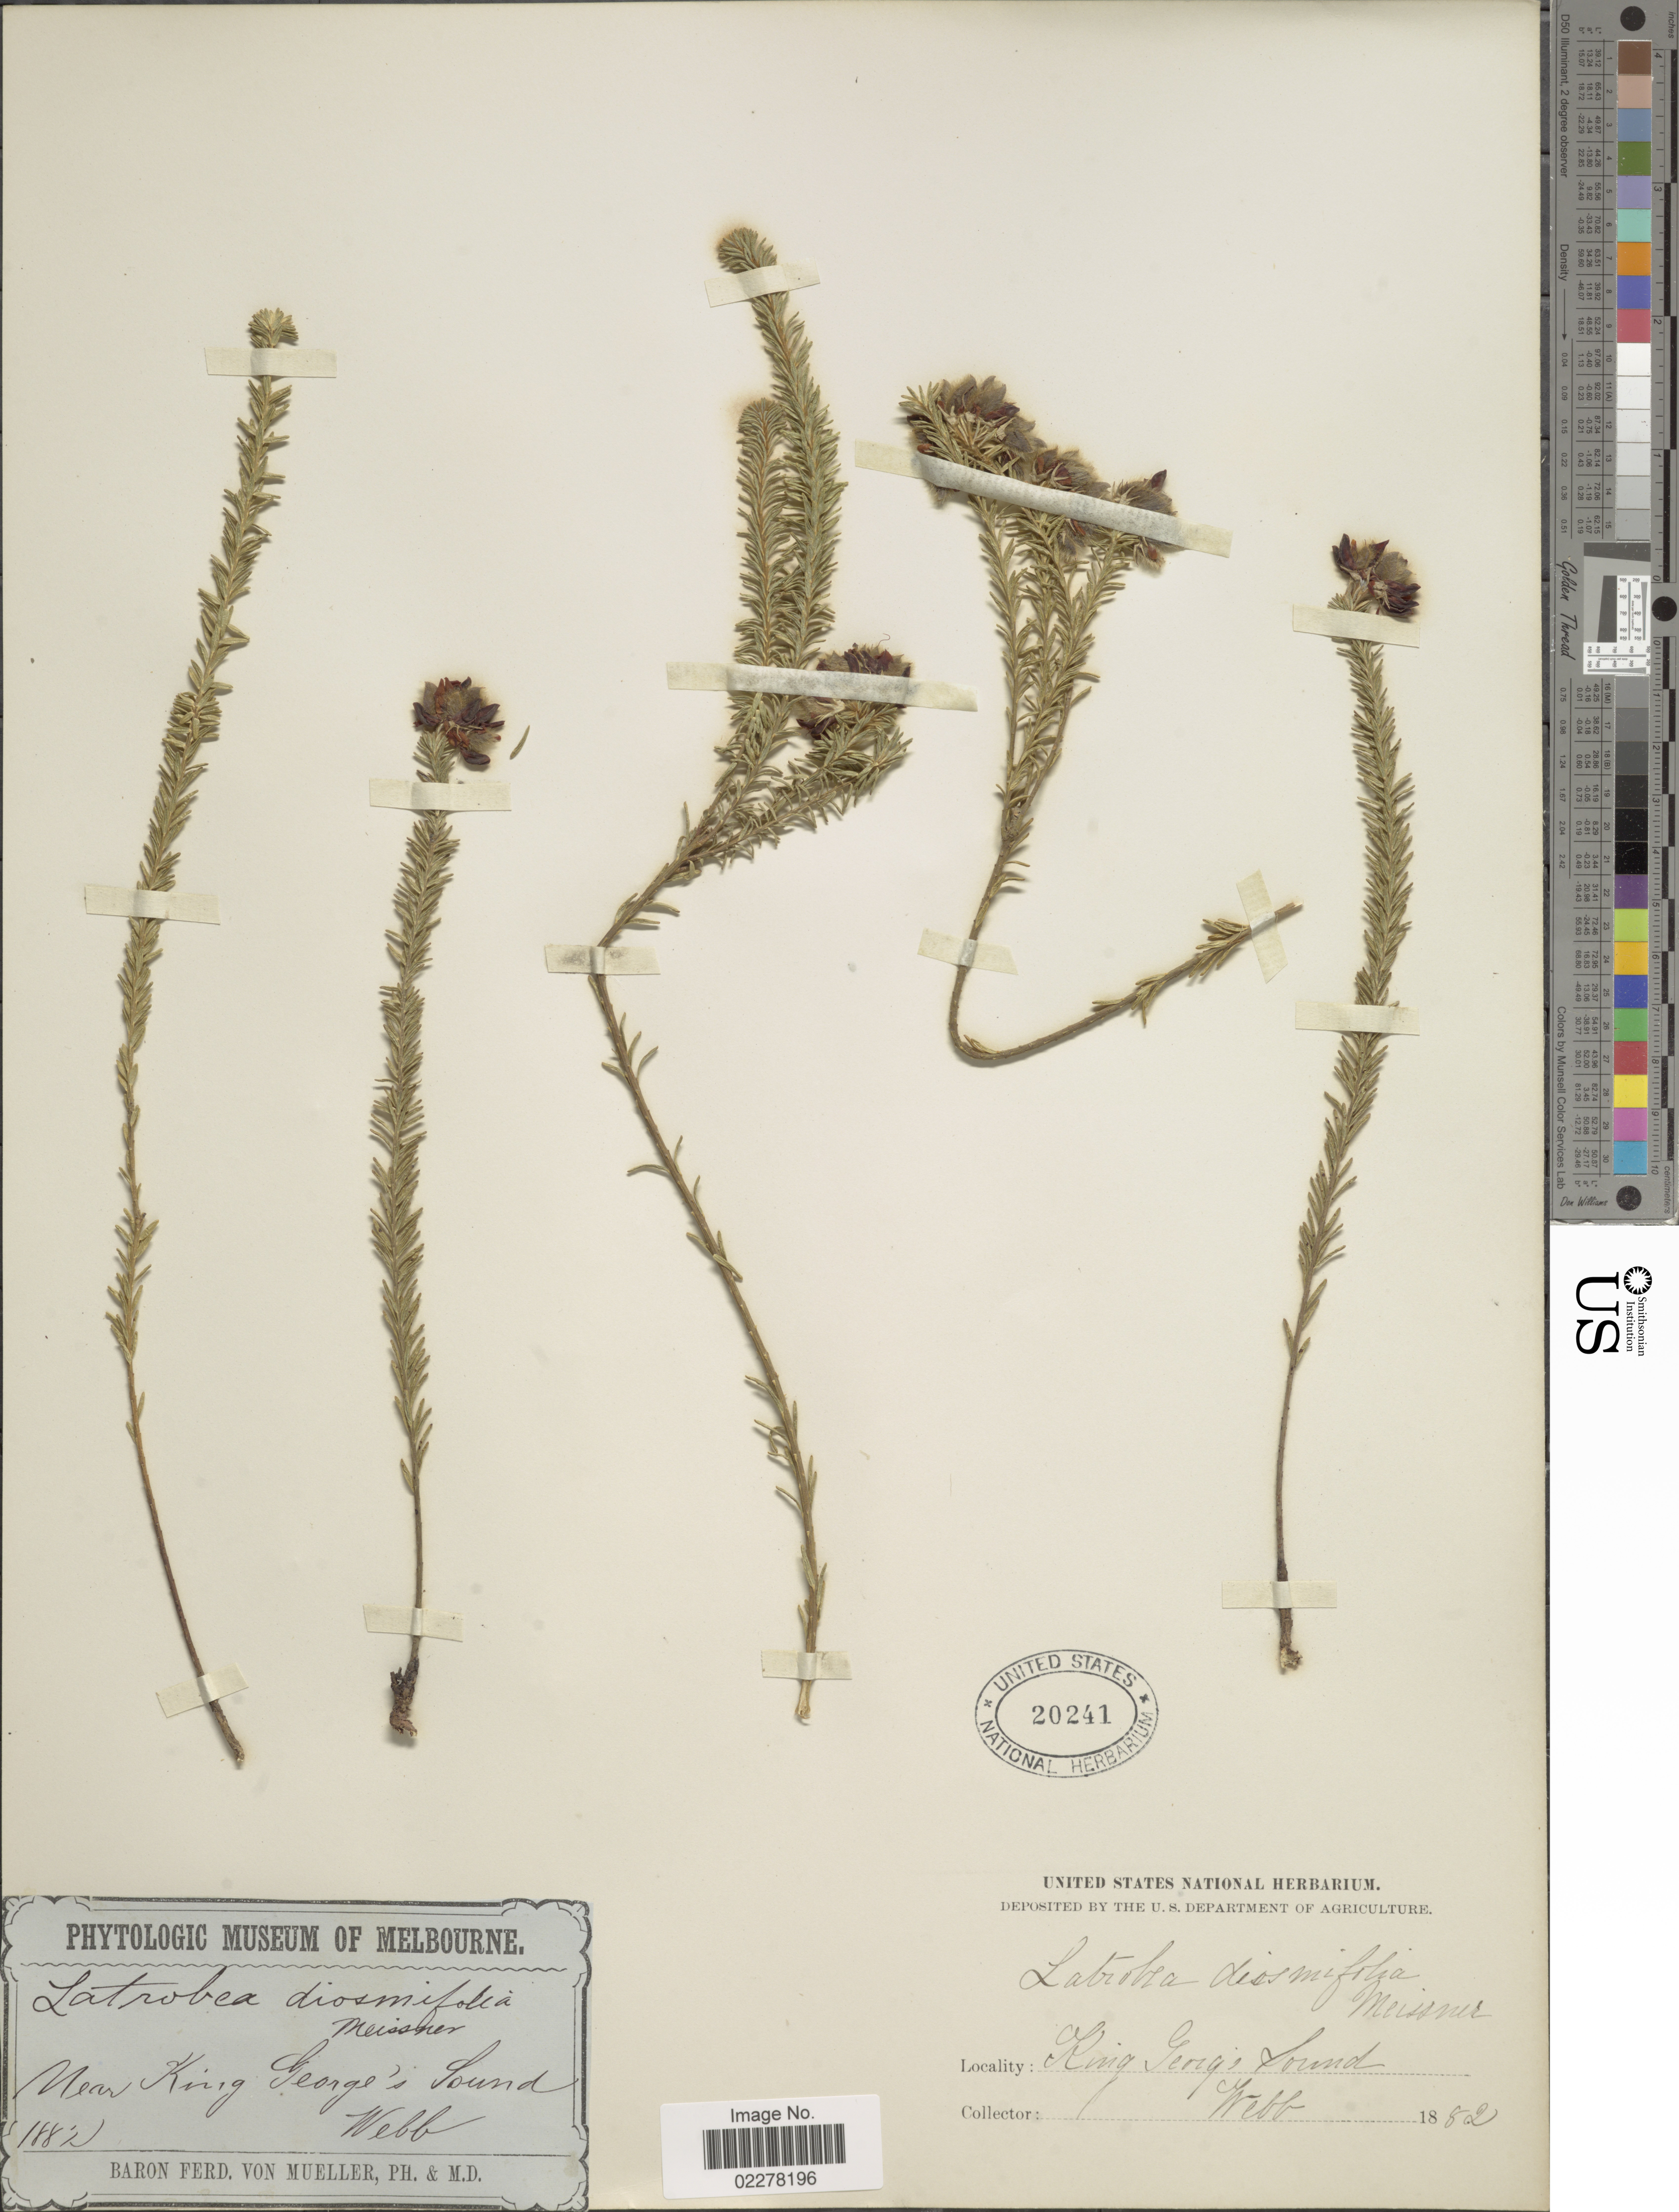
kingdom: Plantae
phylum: Tracheophyta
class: Magnoliopsida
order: Fabales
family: Fabaceae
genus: Latrobea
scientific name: Latrobea diosmifolia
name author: (Benth.) Benth.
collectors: -. Webb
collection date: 1882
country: Australia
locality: Near King George's Sound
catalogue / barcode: US 20241